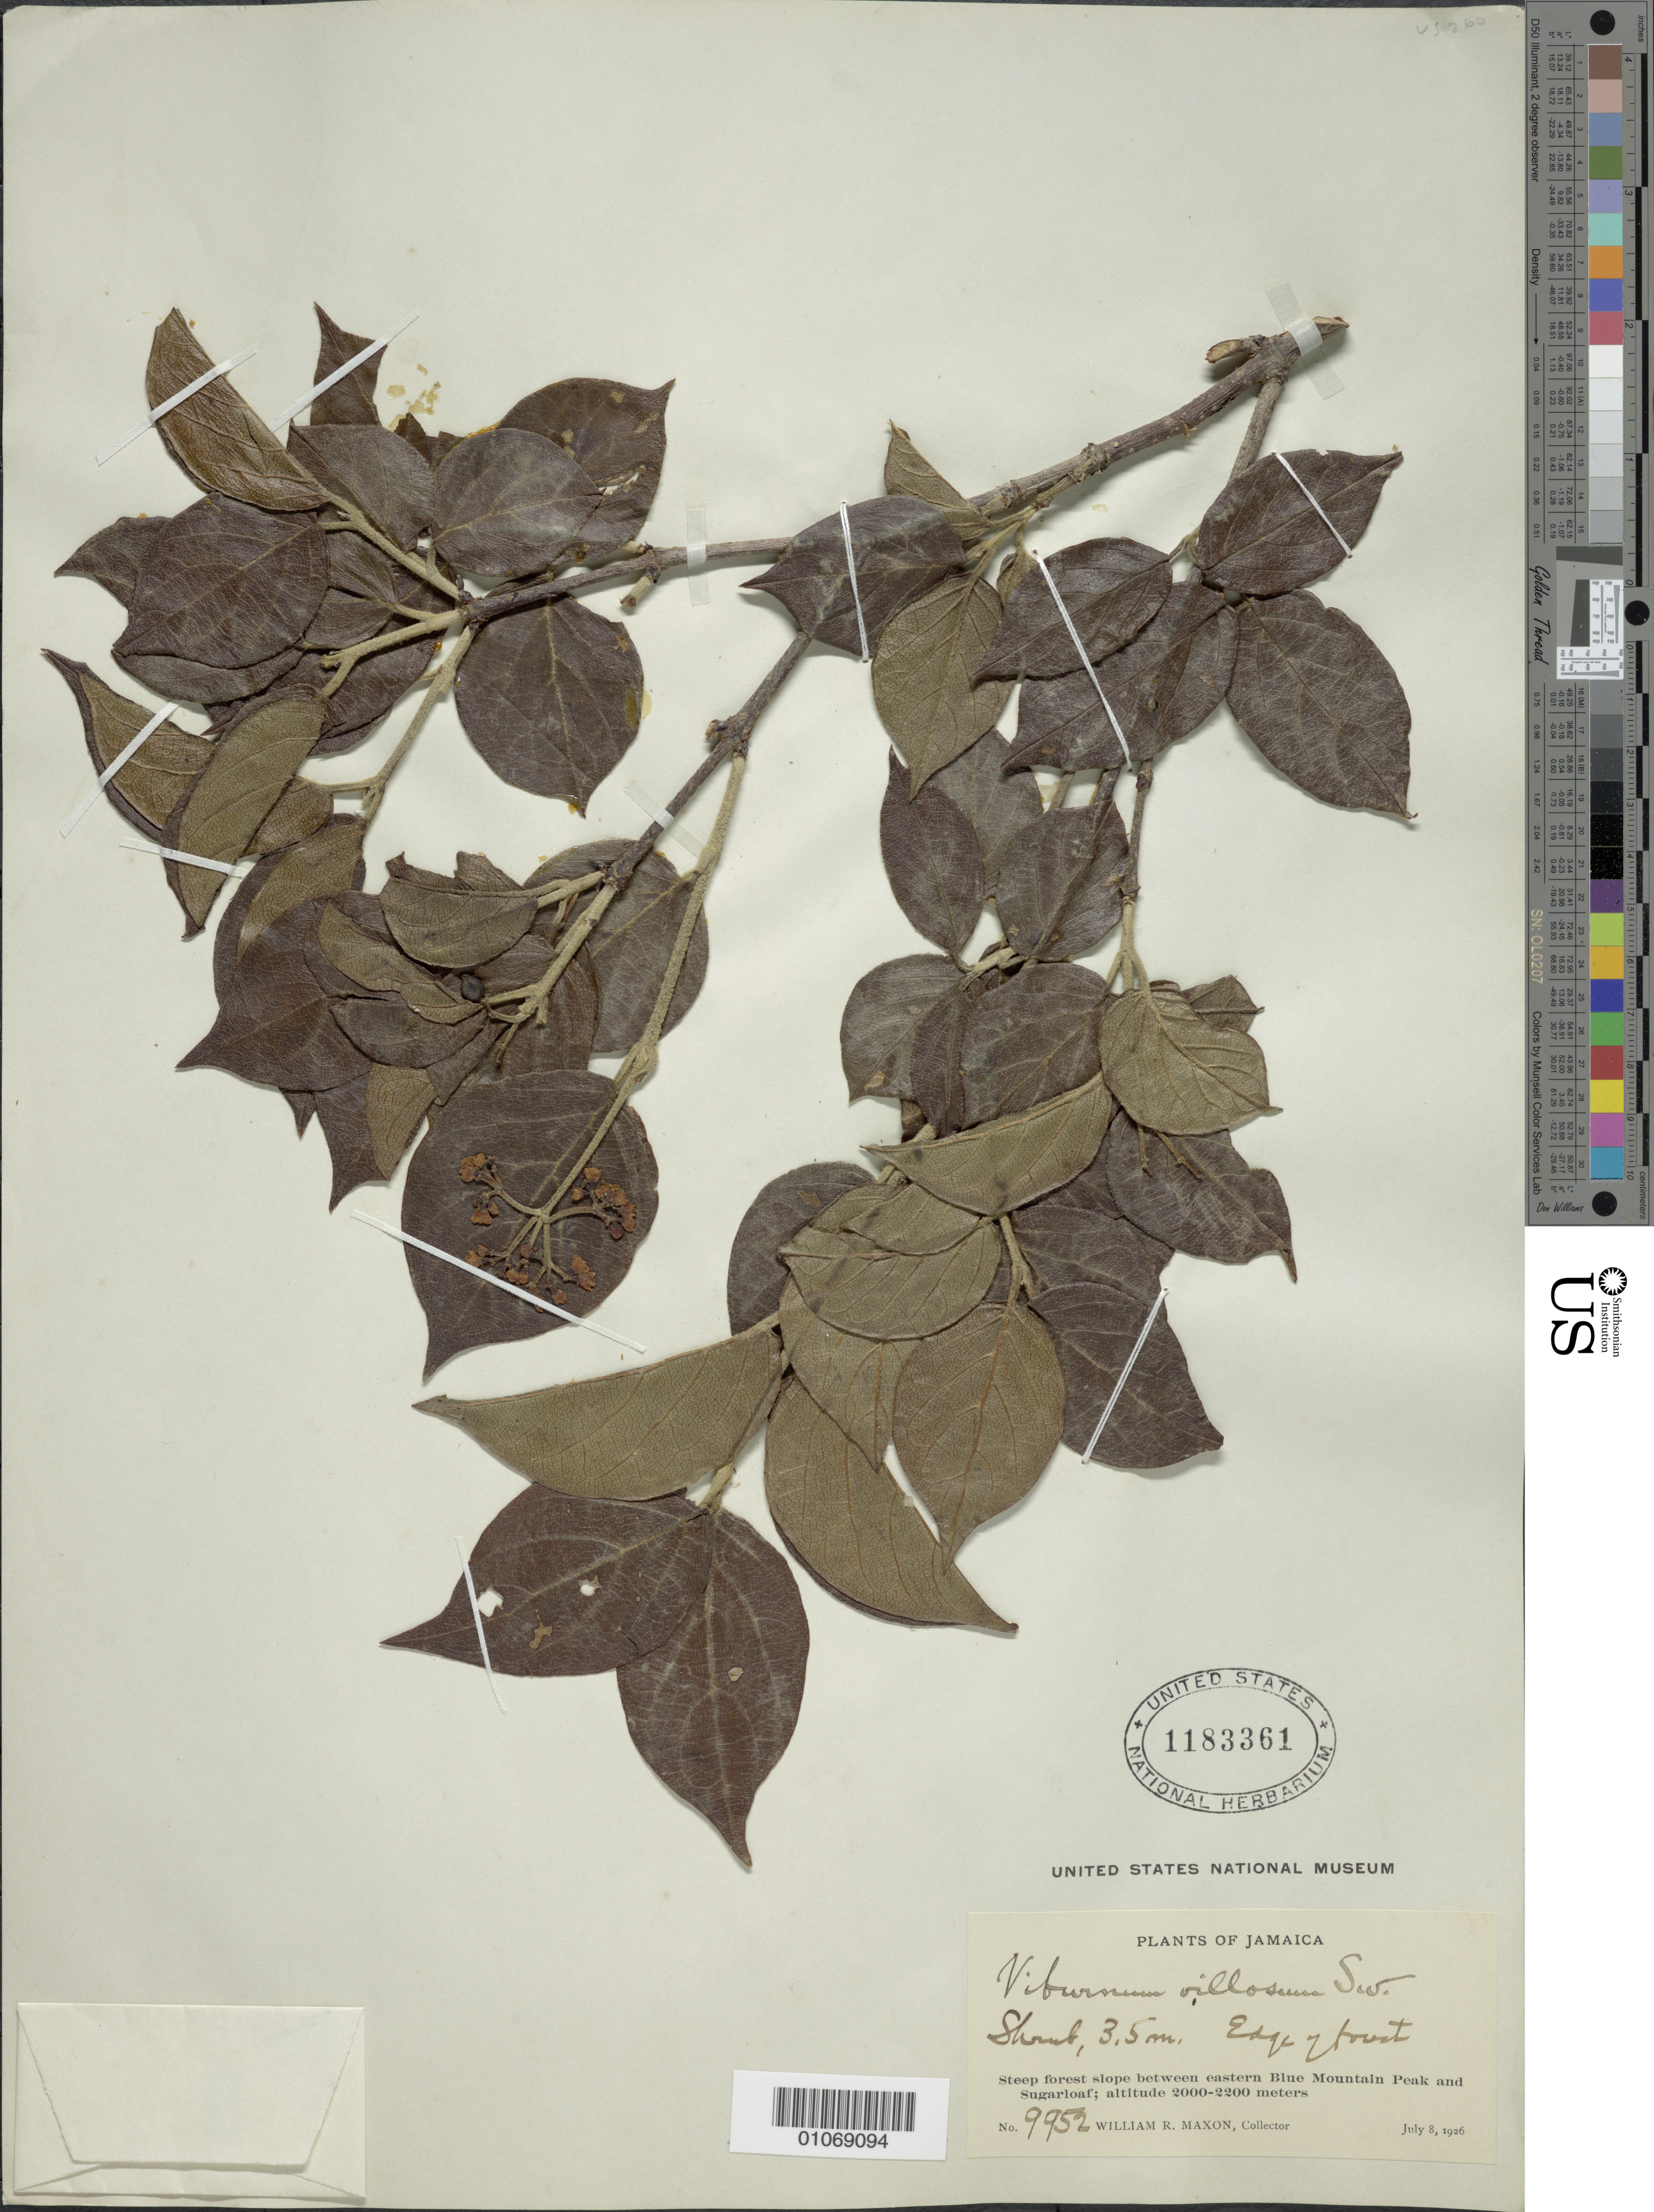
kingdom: Plantae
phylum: Tracheophyta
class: Magnoliopsida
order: Dipsacales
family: Viburnaceae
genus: Viburnum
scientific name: Viburnum villosum var. glabrescens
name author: Griseb.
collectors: W. R. Maxon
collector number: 9952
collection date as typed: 08 Jul 1926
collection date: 1926-07-08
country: Jamaica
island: Jamaica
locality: Steep forest slope between eastern Blue Mountain Peak and Sugarloaf at edge of forest.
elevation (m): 2000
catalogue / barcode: US 1183361